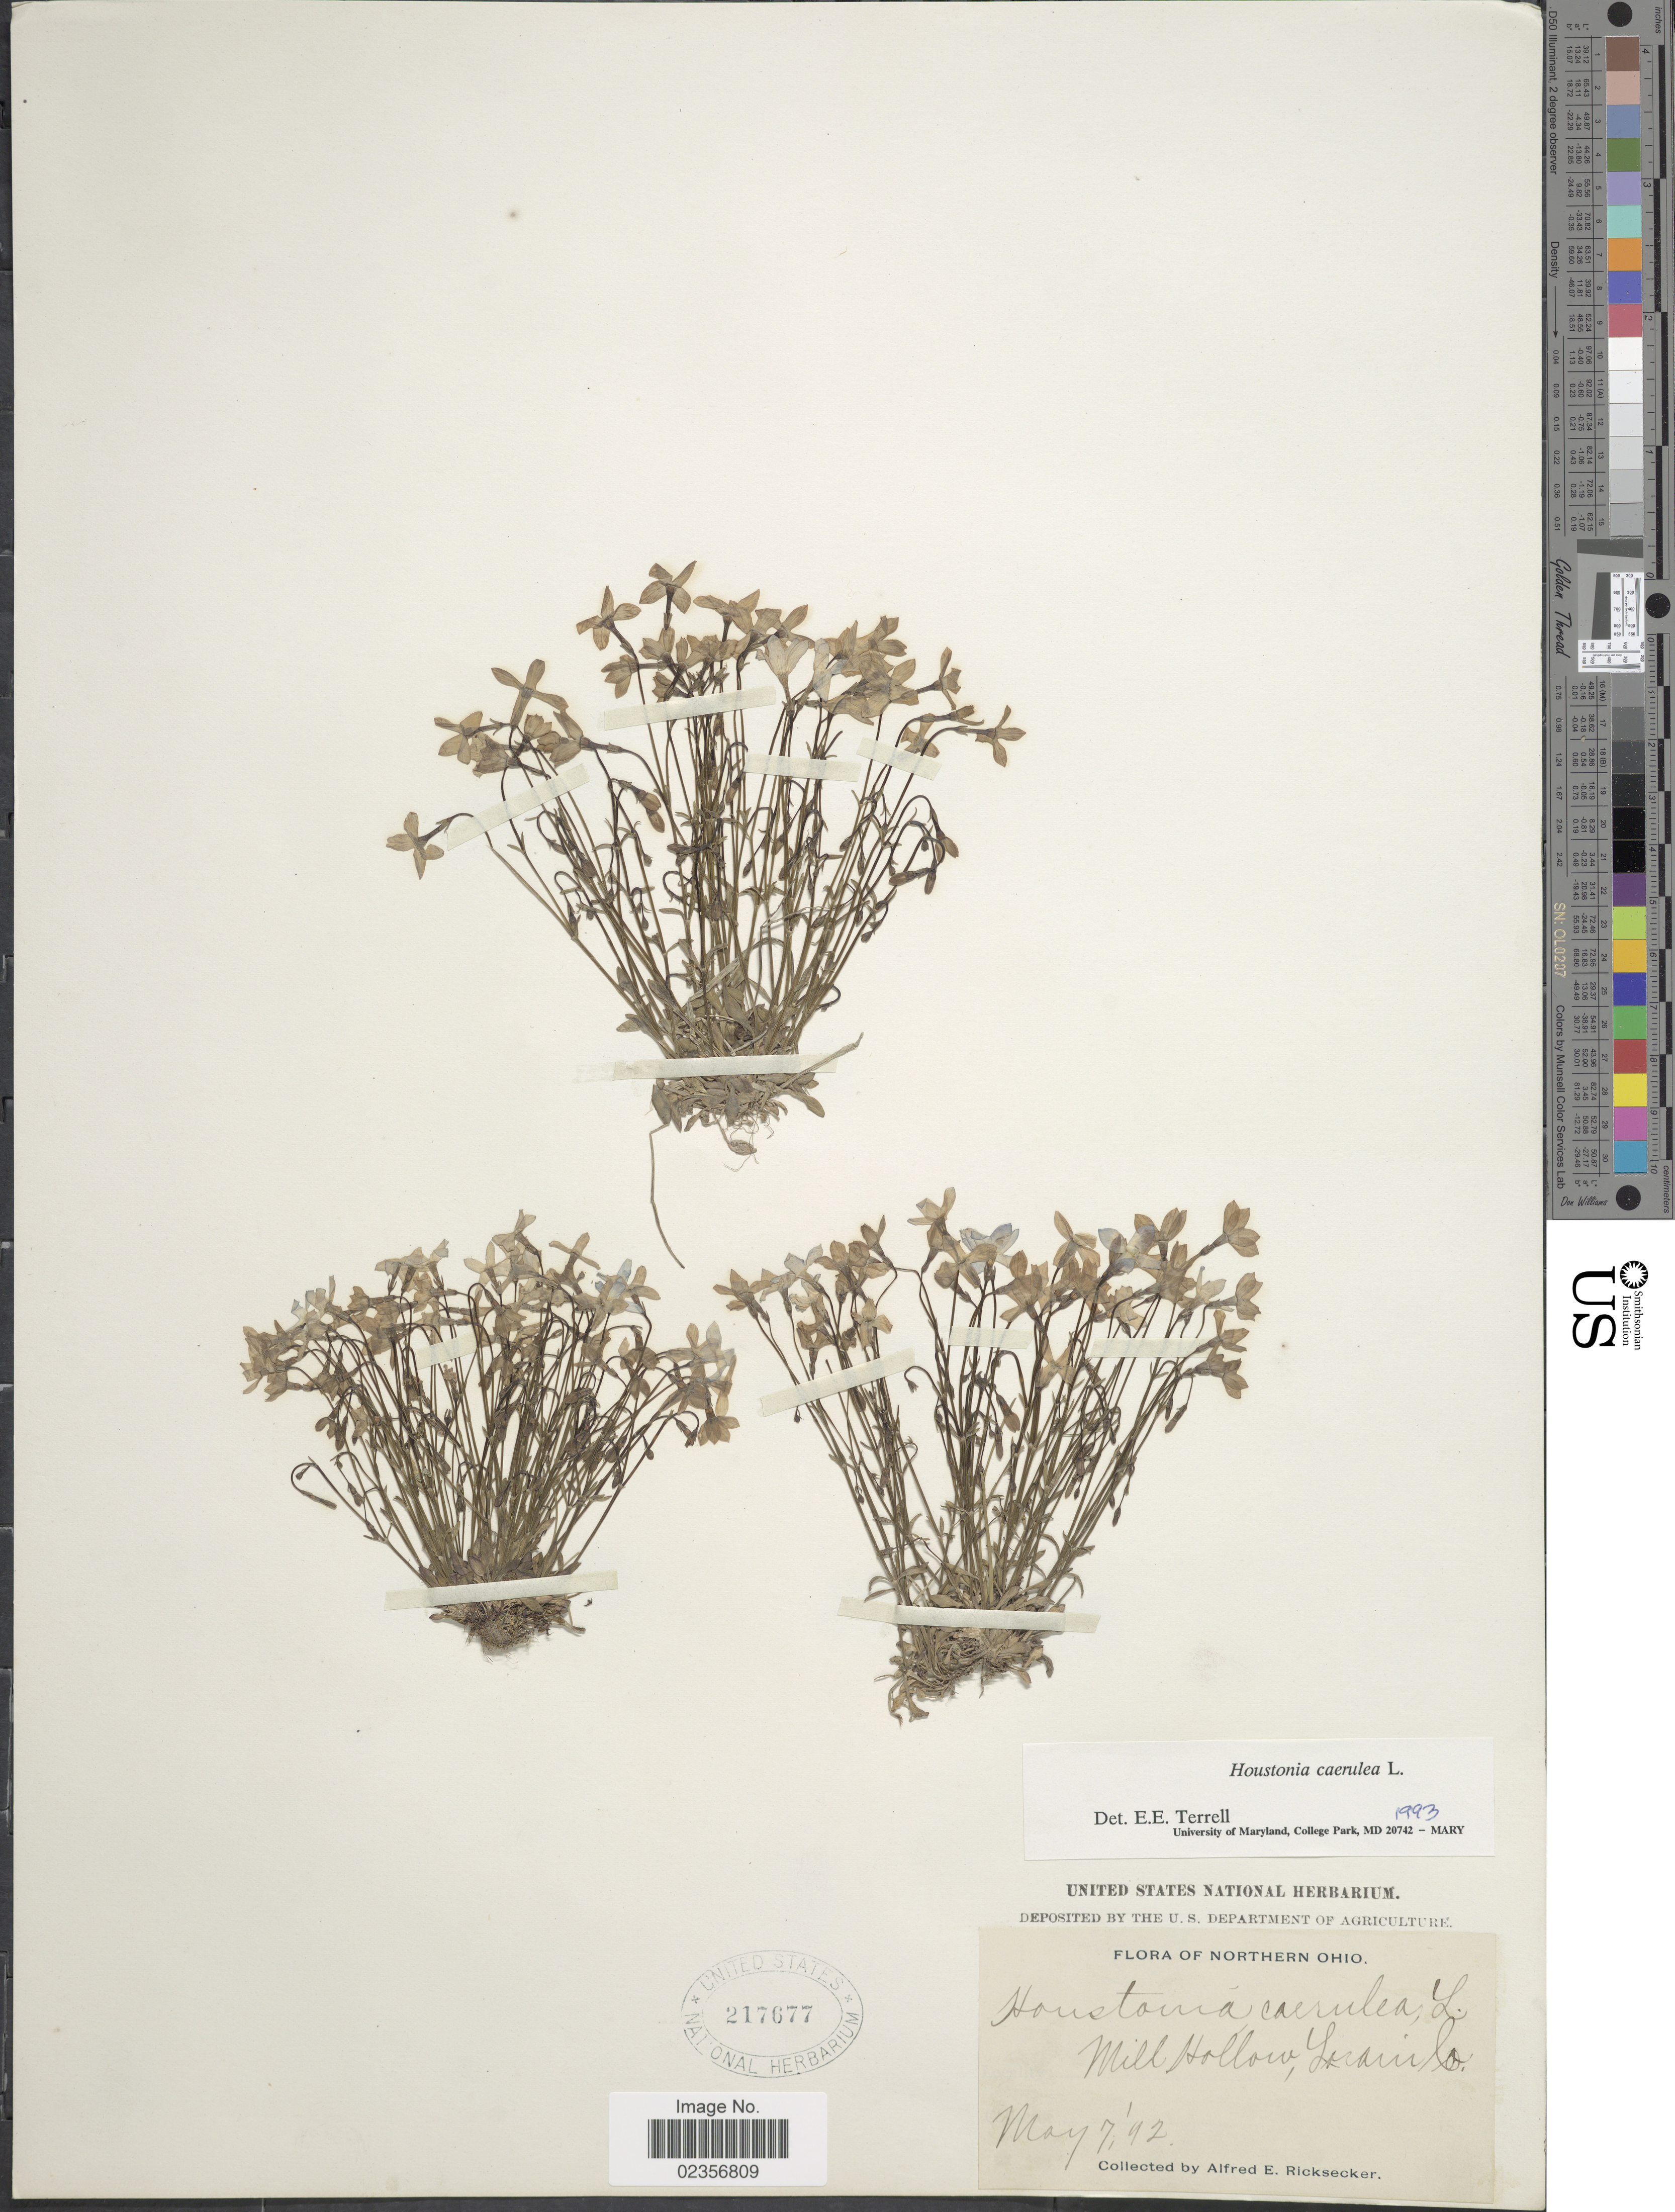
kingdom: Plantae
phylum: Tracheophyta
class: Magnoliopsida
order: Gentianales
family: Rubiaceae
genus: Houstonia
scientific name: Houstonia caerulea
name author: L.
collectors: A. E. Ricksecker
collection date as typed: Transcribed d/m/y: 7/5/92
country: United States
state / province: Ohio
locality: Northern Ohio. Mill Hollow, Sorain Co.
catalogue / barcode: US 217677